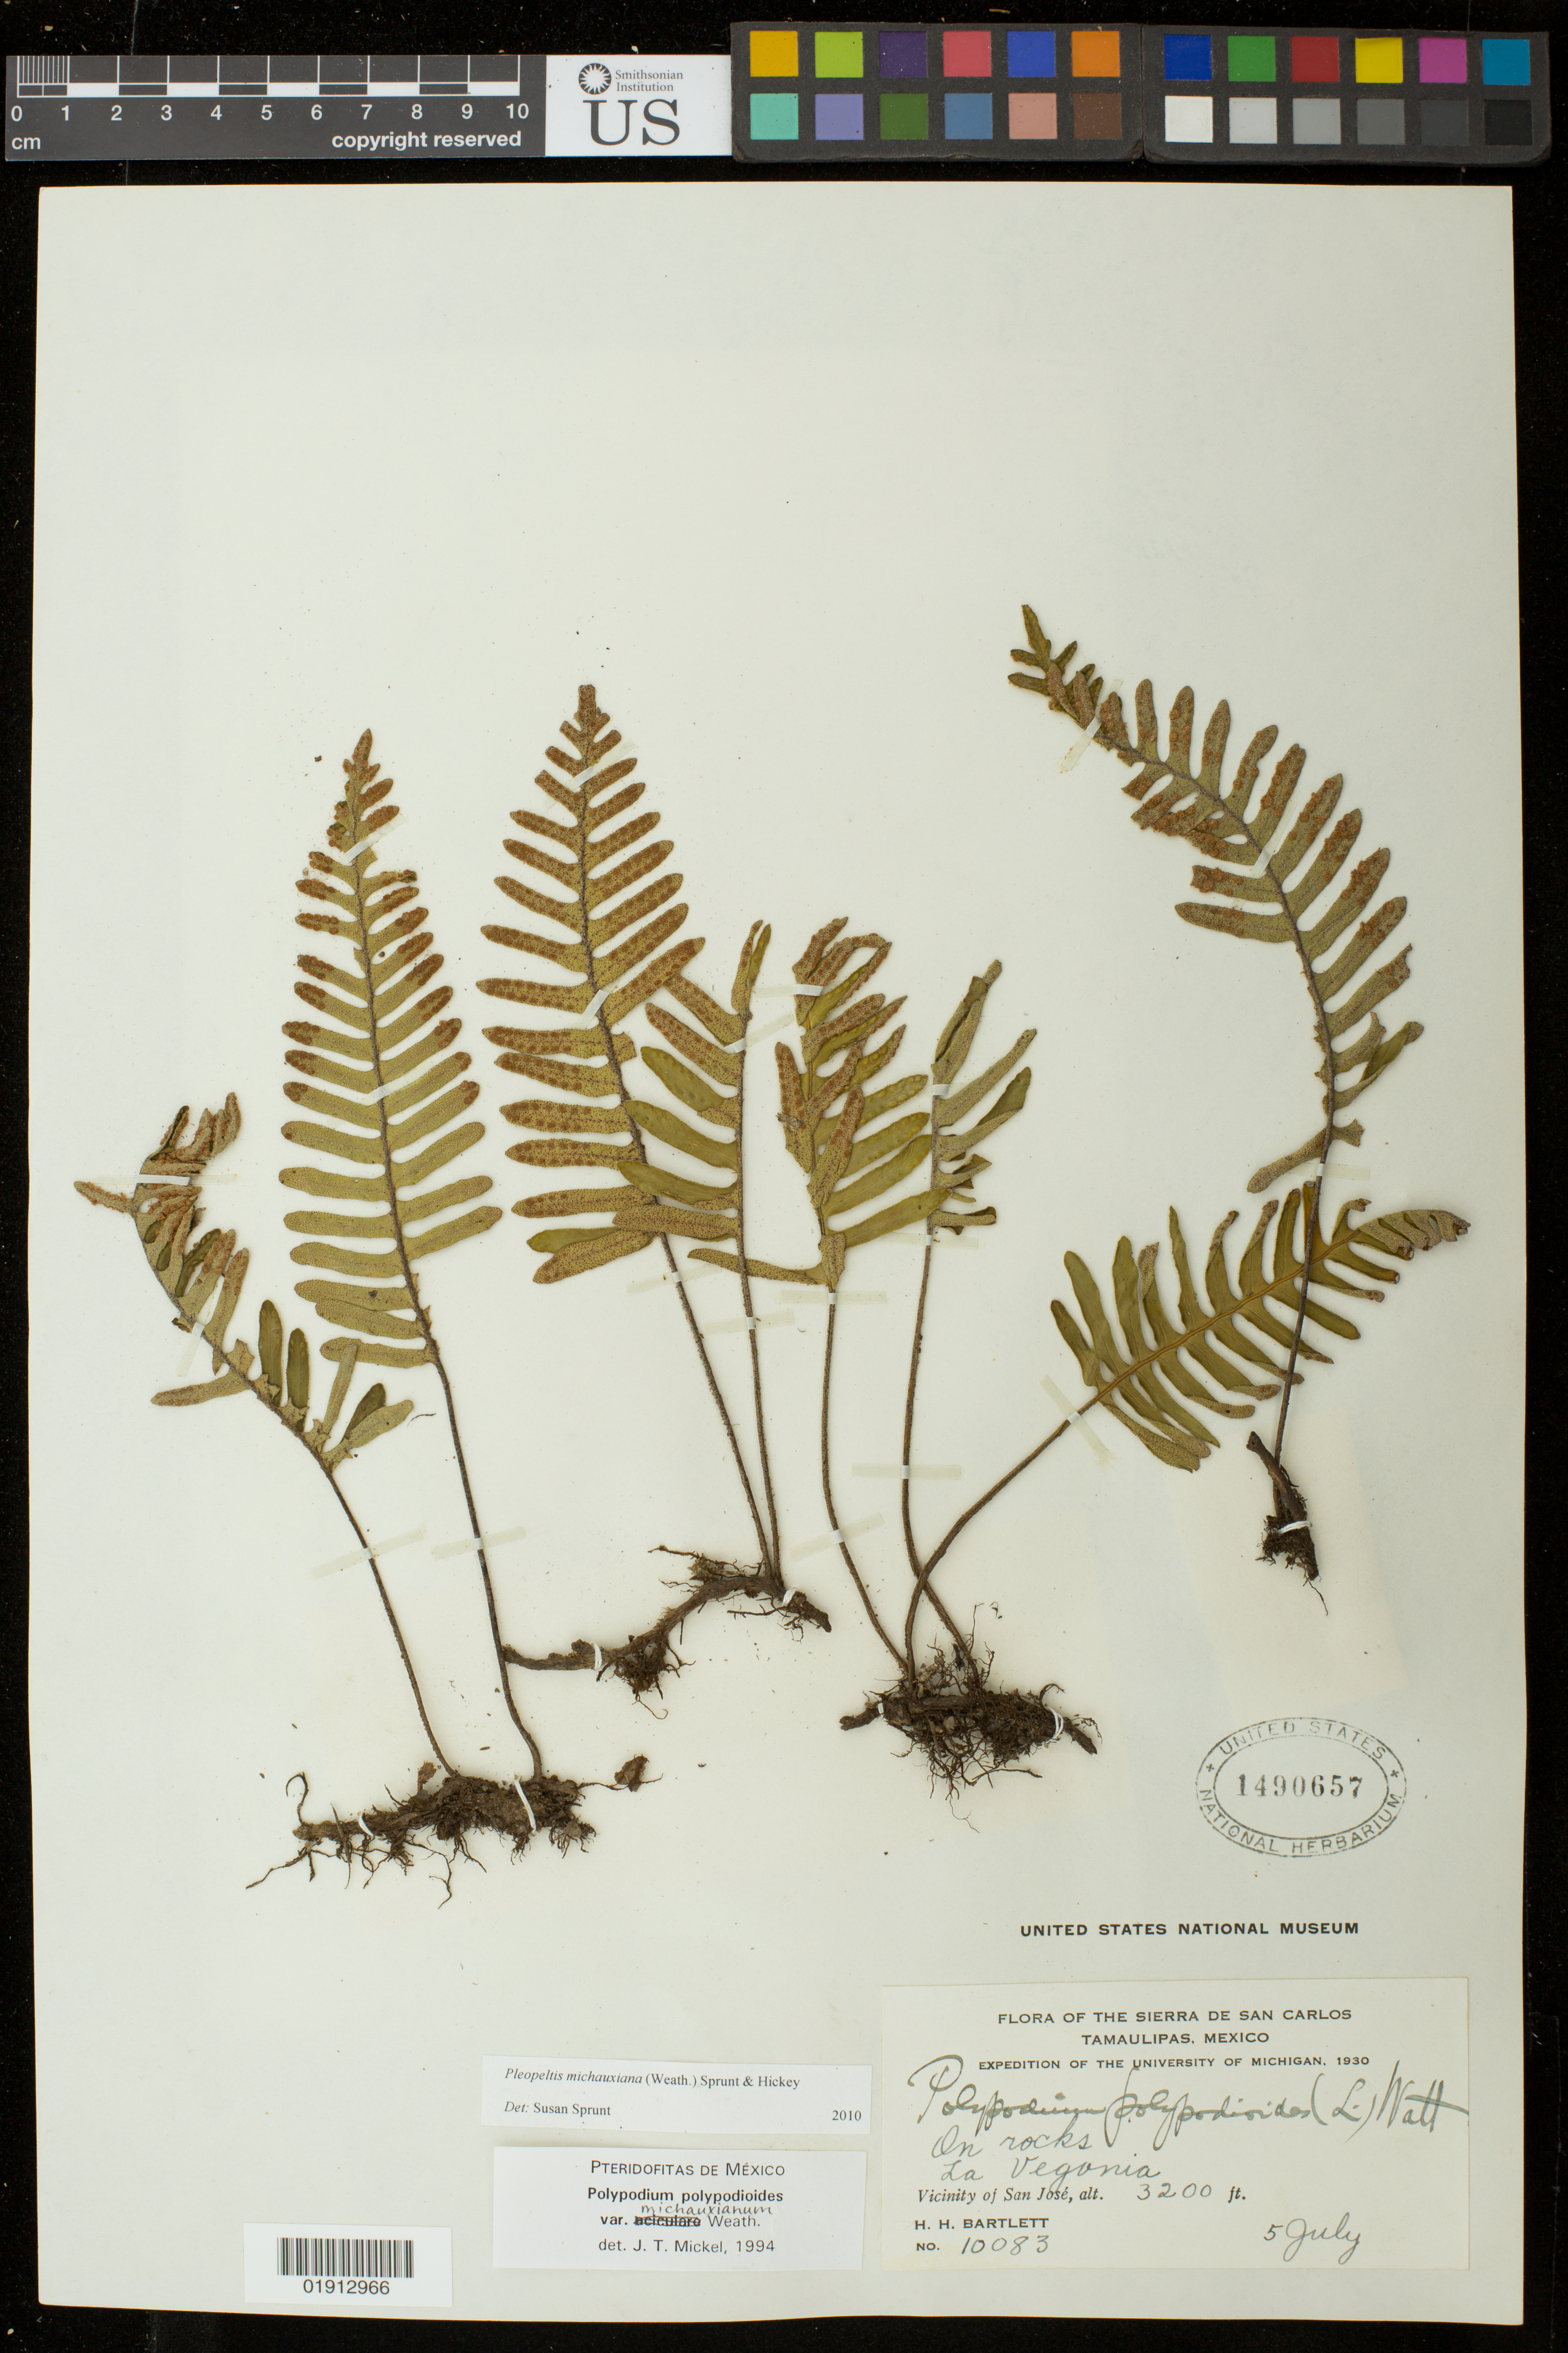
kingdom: Plantae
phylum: Tracheophyta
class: Polypodiopsida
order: Polypodiales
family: Polypodiaceae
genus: Pleopeltis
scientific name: Pleopeltis michauxiana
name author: (Weath.) Hickey & Sprunt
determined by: Sprunt, S. V.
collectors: H. H. Bartlett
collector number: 10083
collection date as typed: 5 Jul 1930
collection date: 1930-07-05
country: Mexico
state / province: Tamaulipas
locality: Sierra de San Carlos, La Vegonia, vicinity of San José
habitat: On rocks.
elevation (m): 975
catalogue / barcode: US 1490657